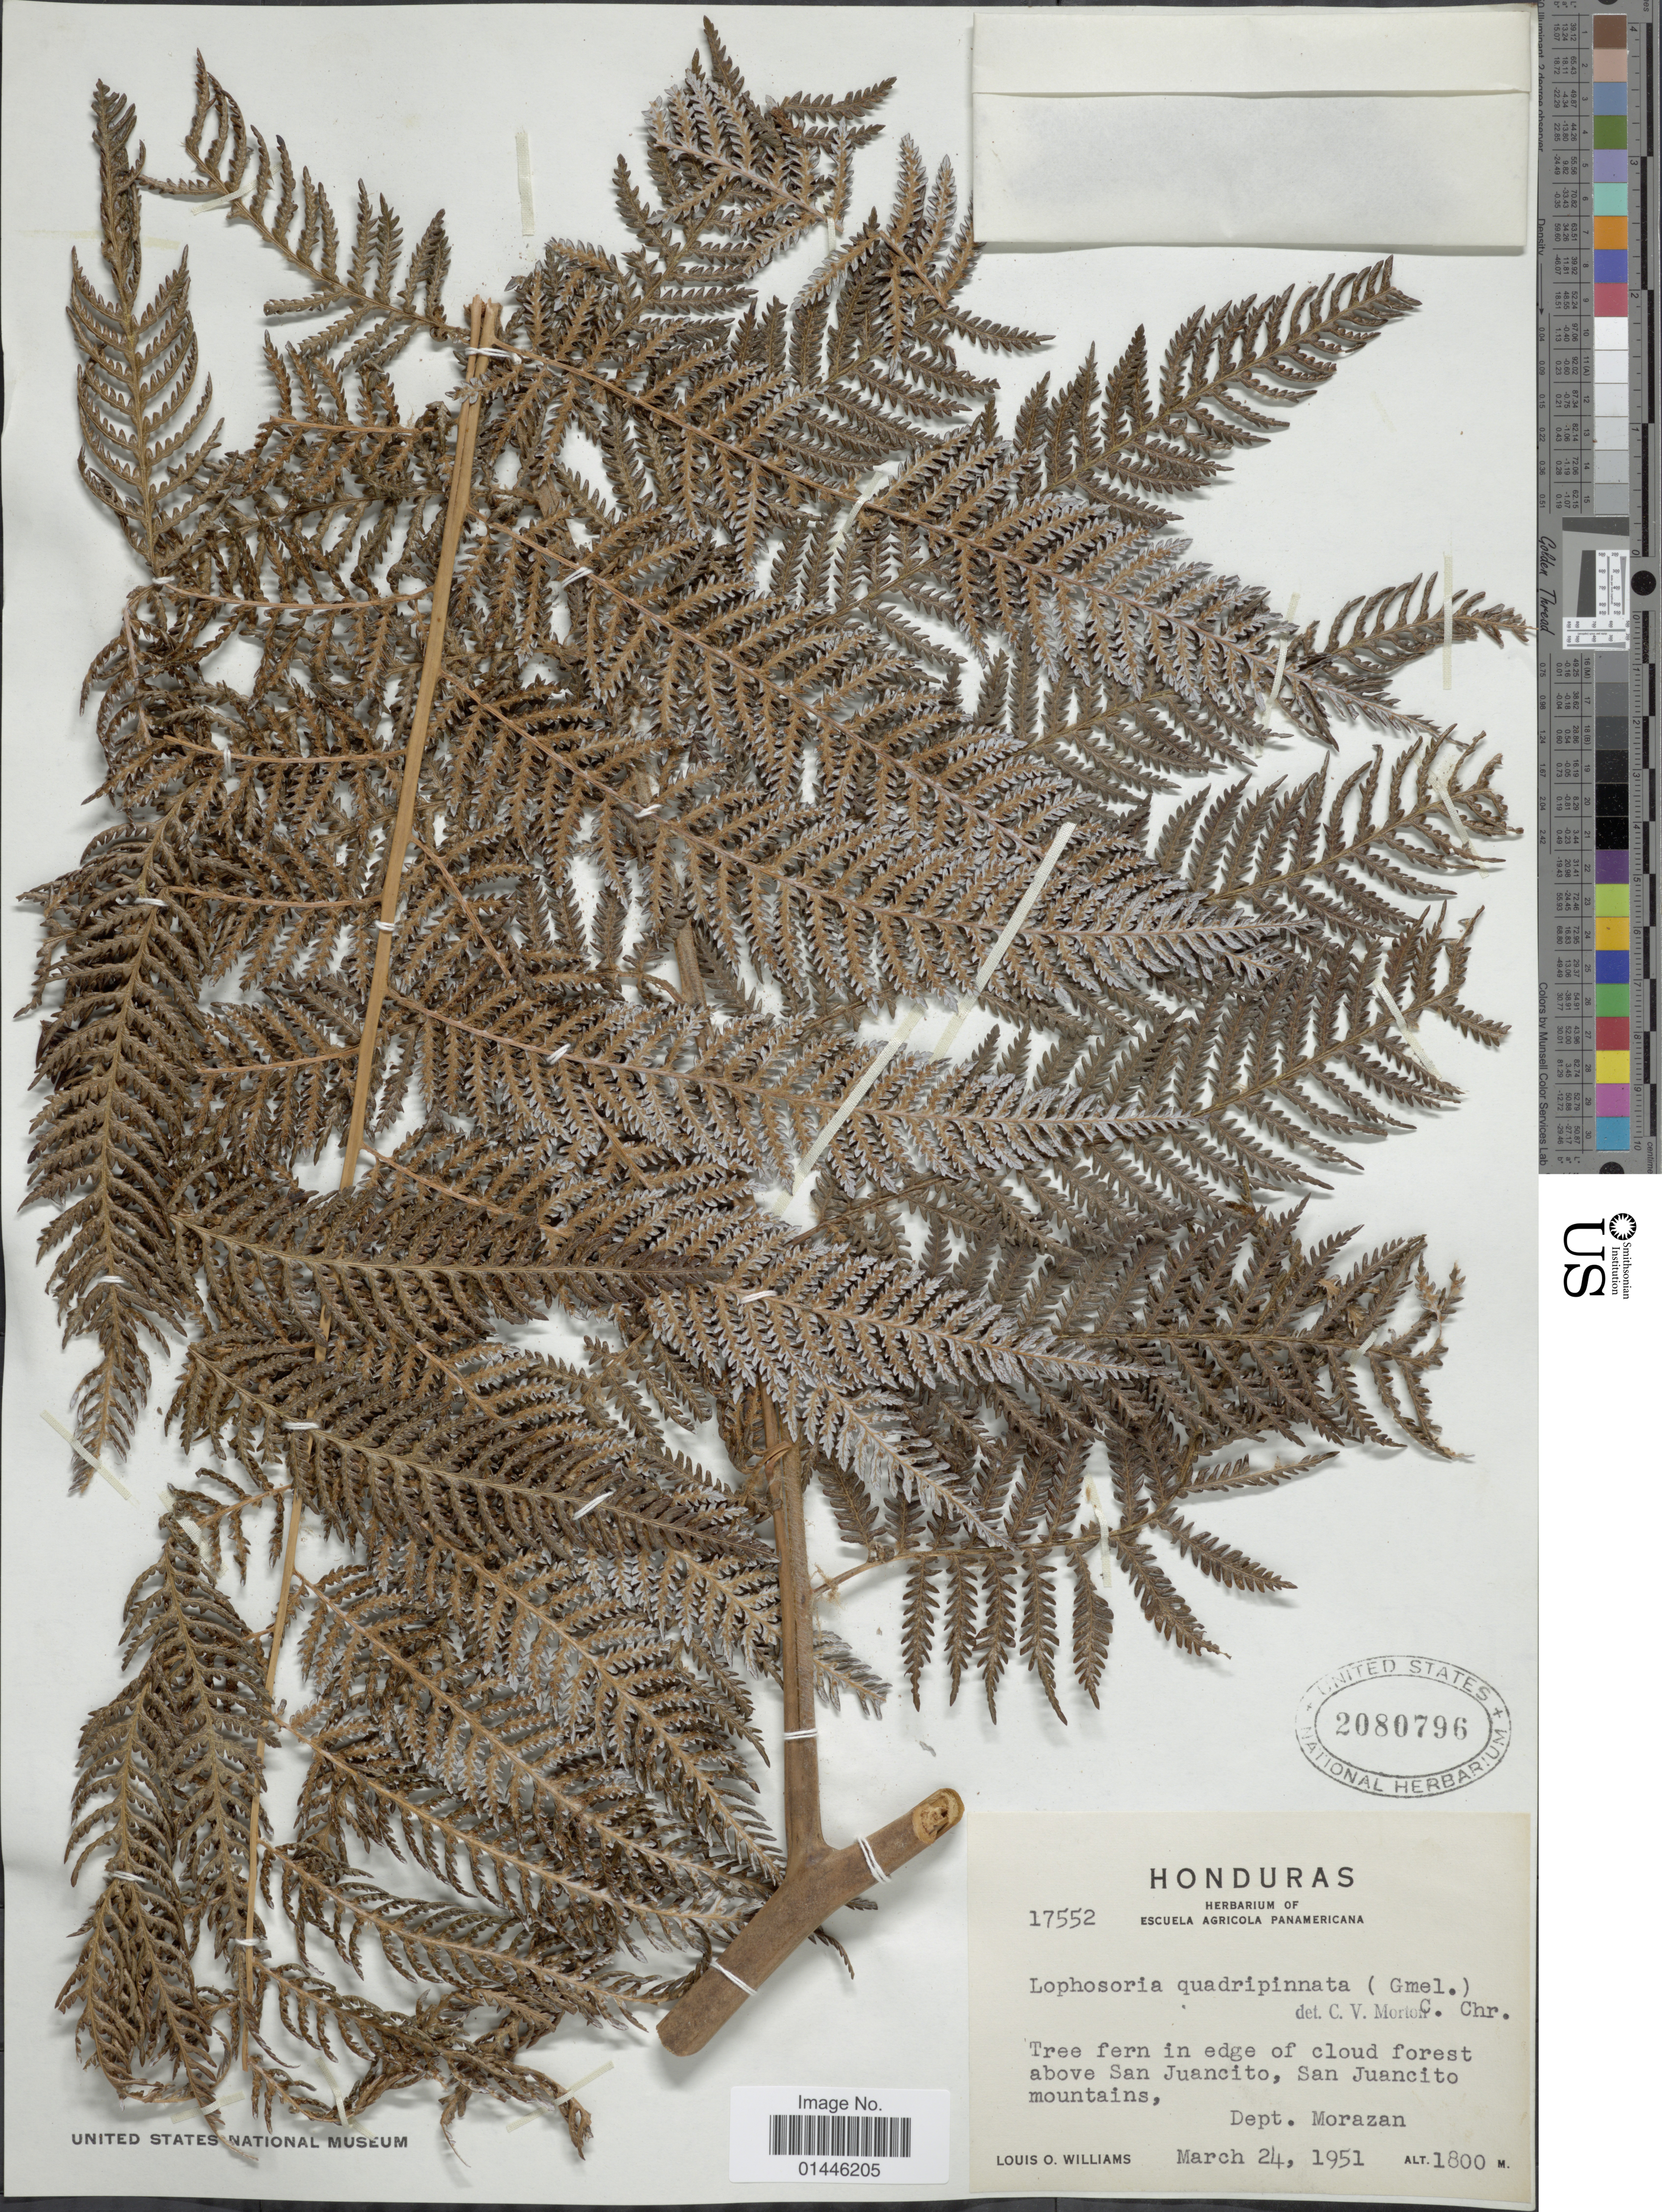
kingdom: Plantae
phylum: Tracheophyta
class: Polypodiopsida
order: Cyatheales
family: Dicksoniaceae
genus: Lophosoria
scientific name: Lophosoria quadripinnata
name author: (J.F. Gmel.) C. Chr.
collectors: L. O. Williams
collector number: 17552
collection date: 1951-03-24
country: Honduras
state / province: Fco. Morazán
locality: Above San Juancito, San Juancito Mountains. Dept. Morazán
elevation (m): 1800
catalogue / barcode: US 2080796